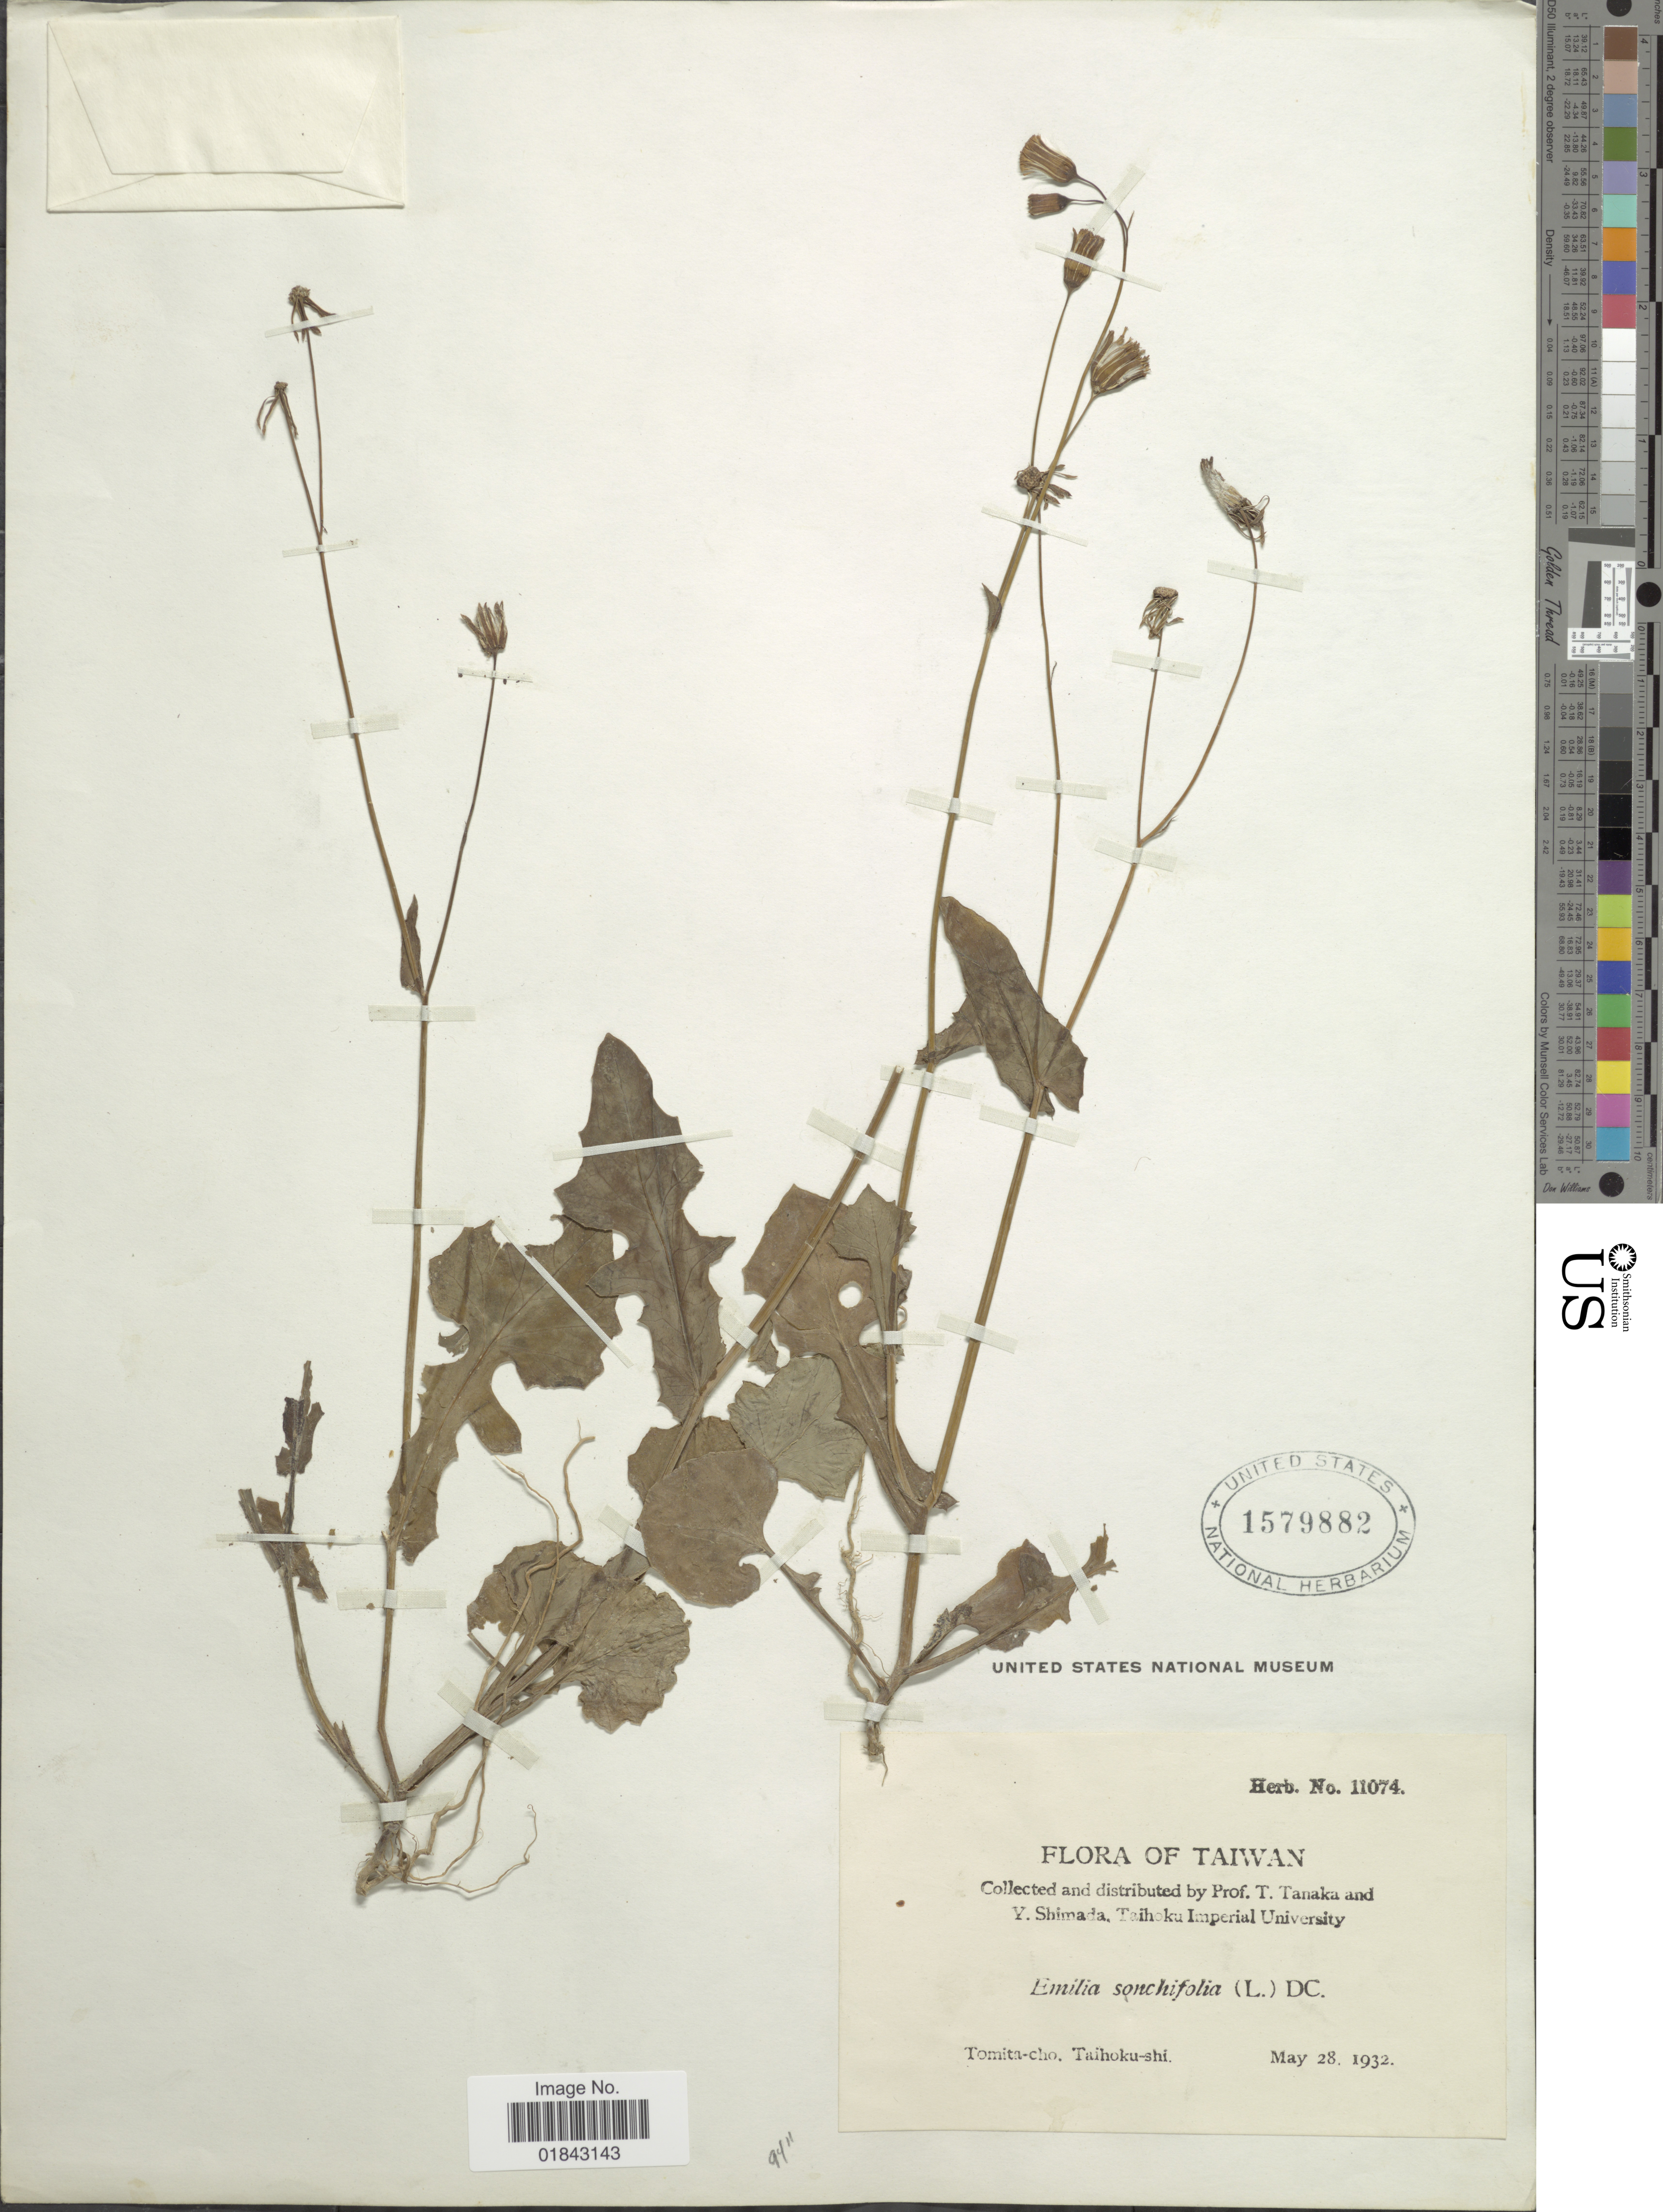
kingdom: Plantae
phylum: Tracheophyta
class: Magnoliopsida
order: Asterales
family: Asteraceae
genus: Emilia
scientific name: Emilia sonchifolia var. javanica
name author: (Burm. f.) Mattf.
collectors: T. Tanaka & Y. Shimada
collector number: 11074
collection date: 1932-05-28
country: Taiwan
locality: Tomita-cho, Taihoku-shi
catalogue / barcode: US 1579882